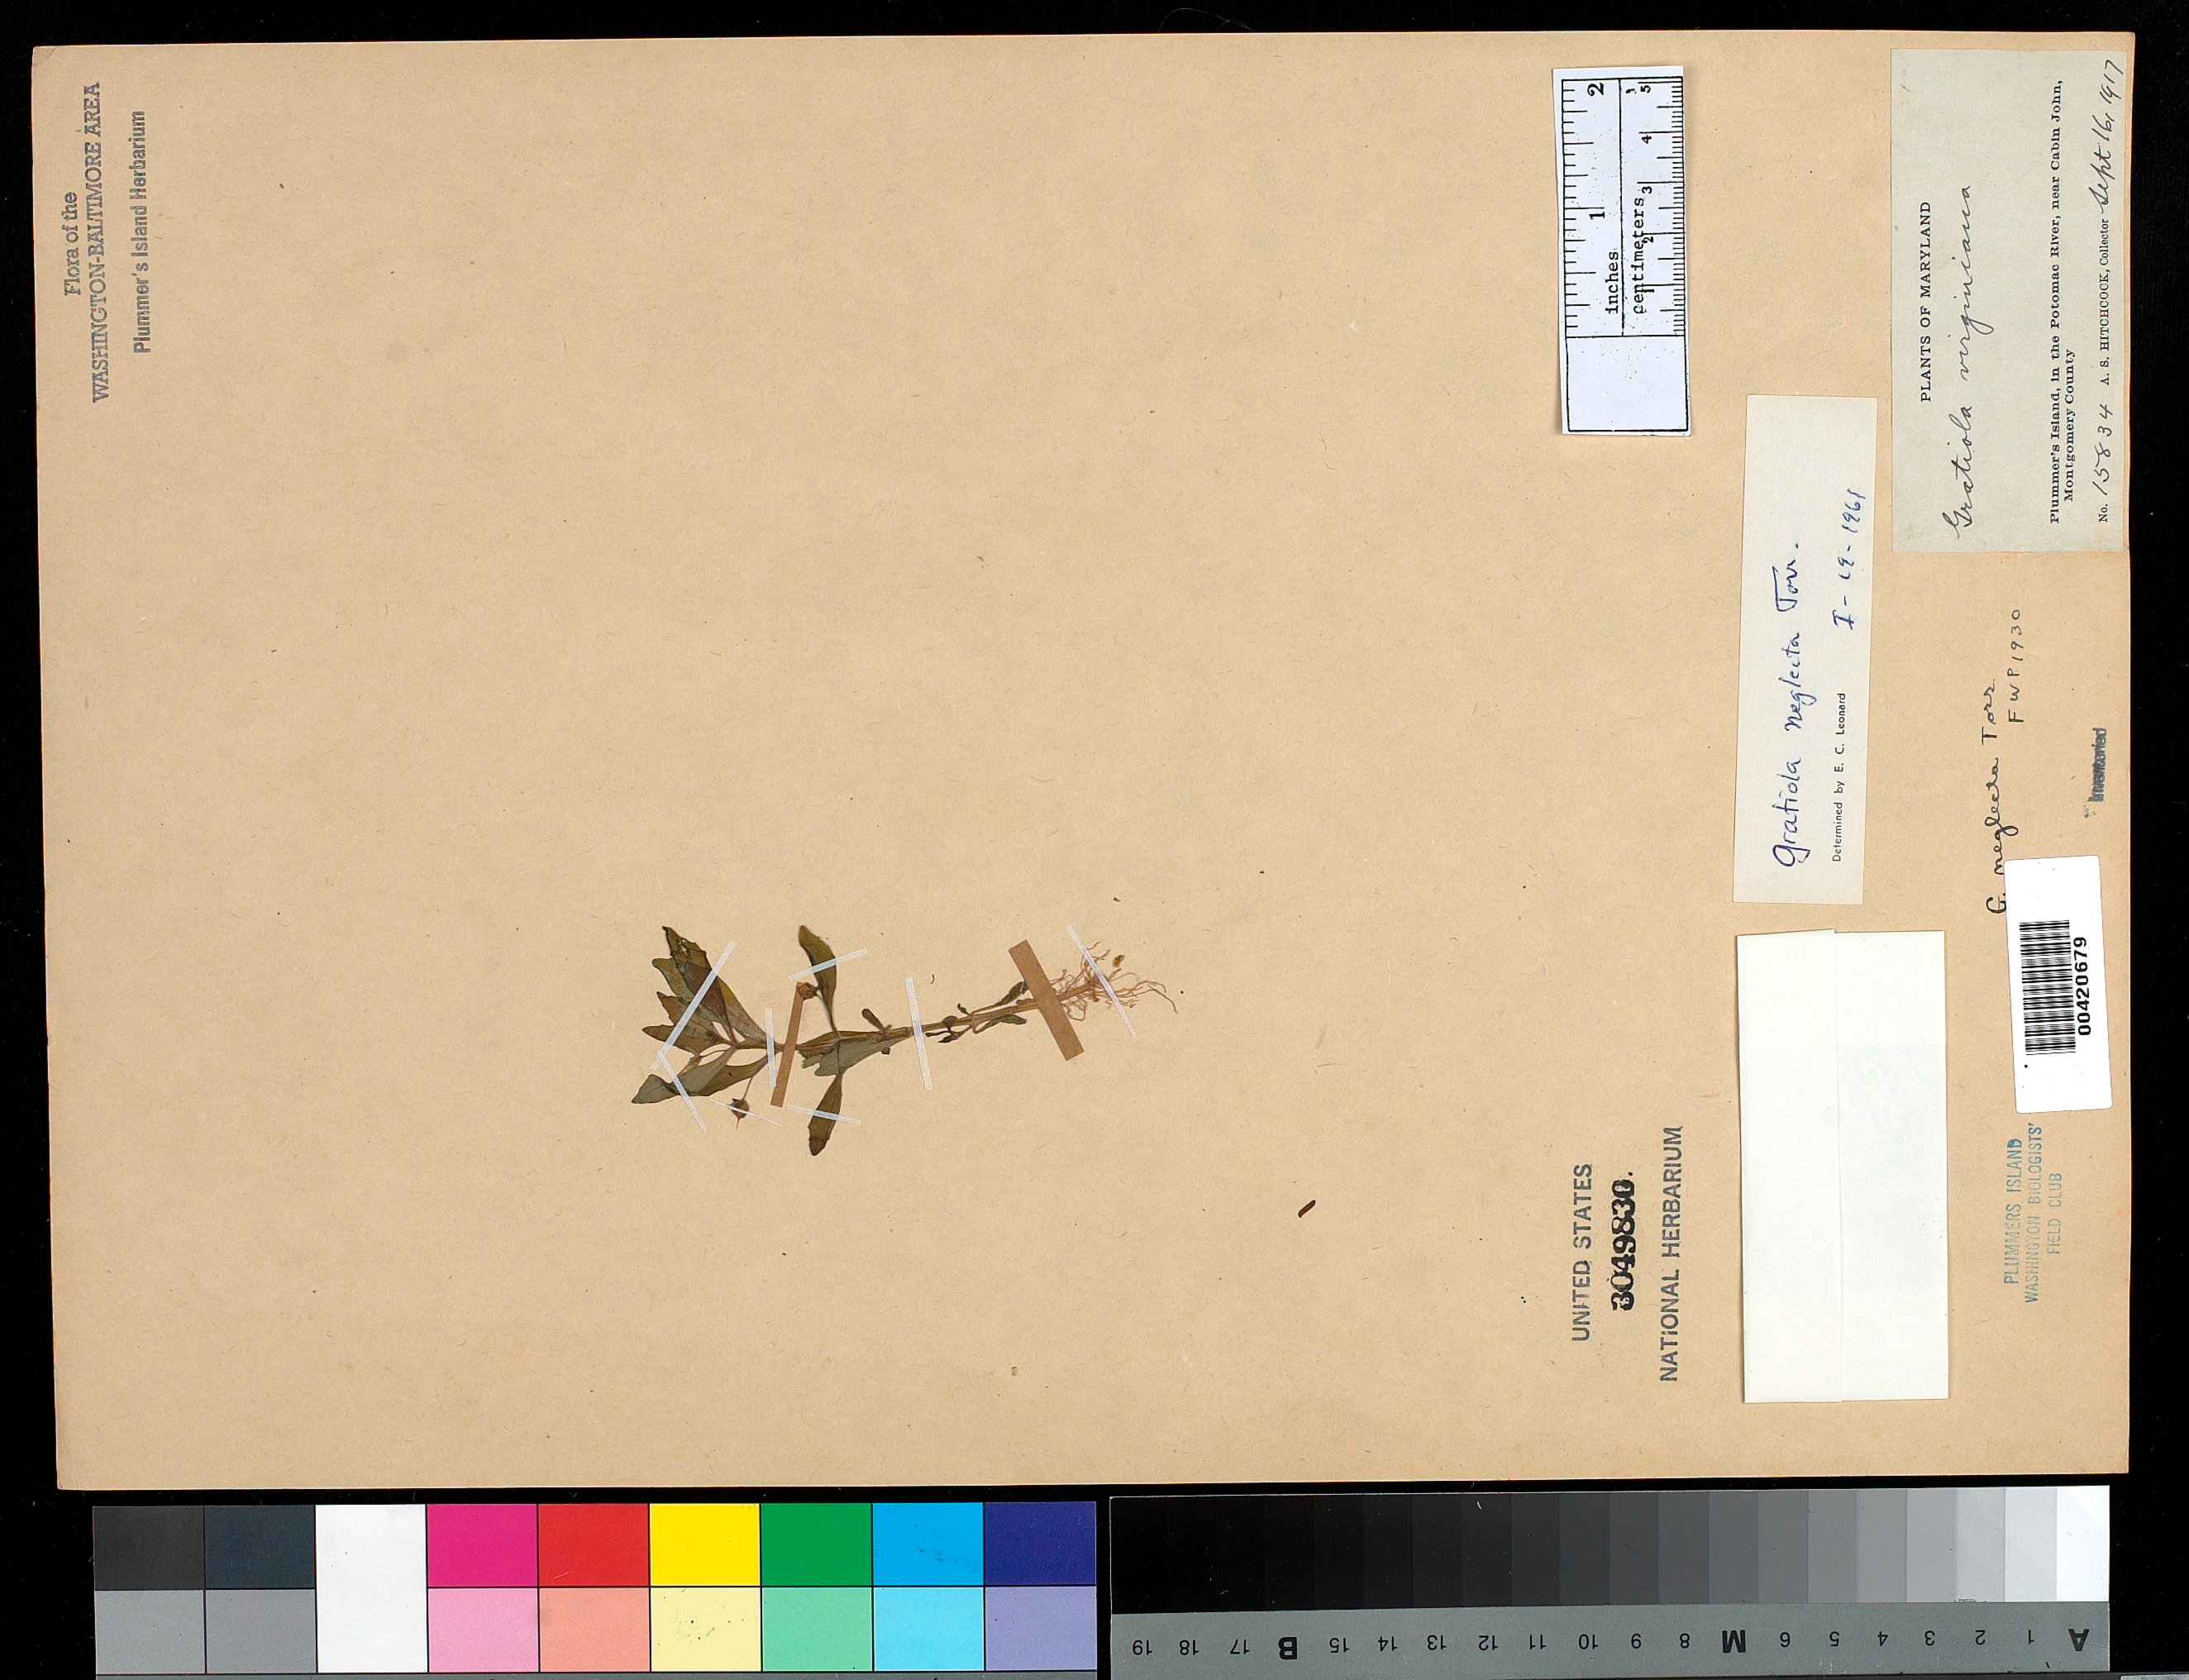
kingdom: Plantae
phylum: Tracheophyta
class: Magnoliopsida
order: Lamiales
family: Plantaginaceae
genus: Gratiola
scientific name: Gratiola neglecta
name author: Torr.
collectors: A. S. Hitchcock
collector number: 15834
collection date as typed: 06 Sep 1917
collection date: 1917-09-06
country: United States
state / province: Maryland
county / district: Montgomery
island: Plummers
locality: Plummer's Island C. & O. Canal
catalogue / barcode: US 3049830